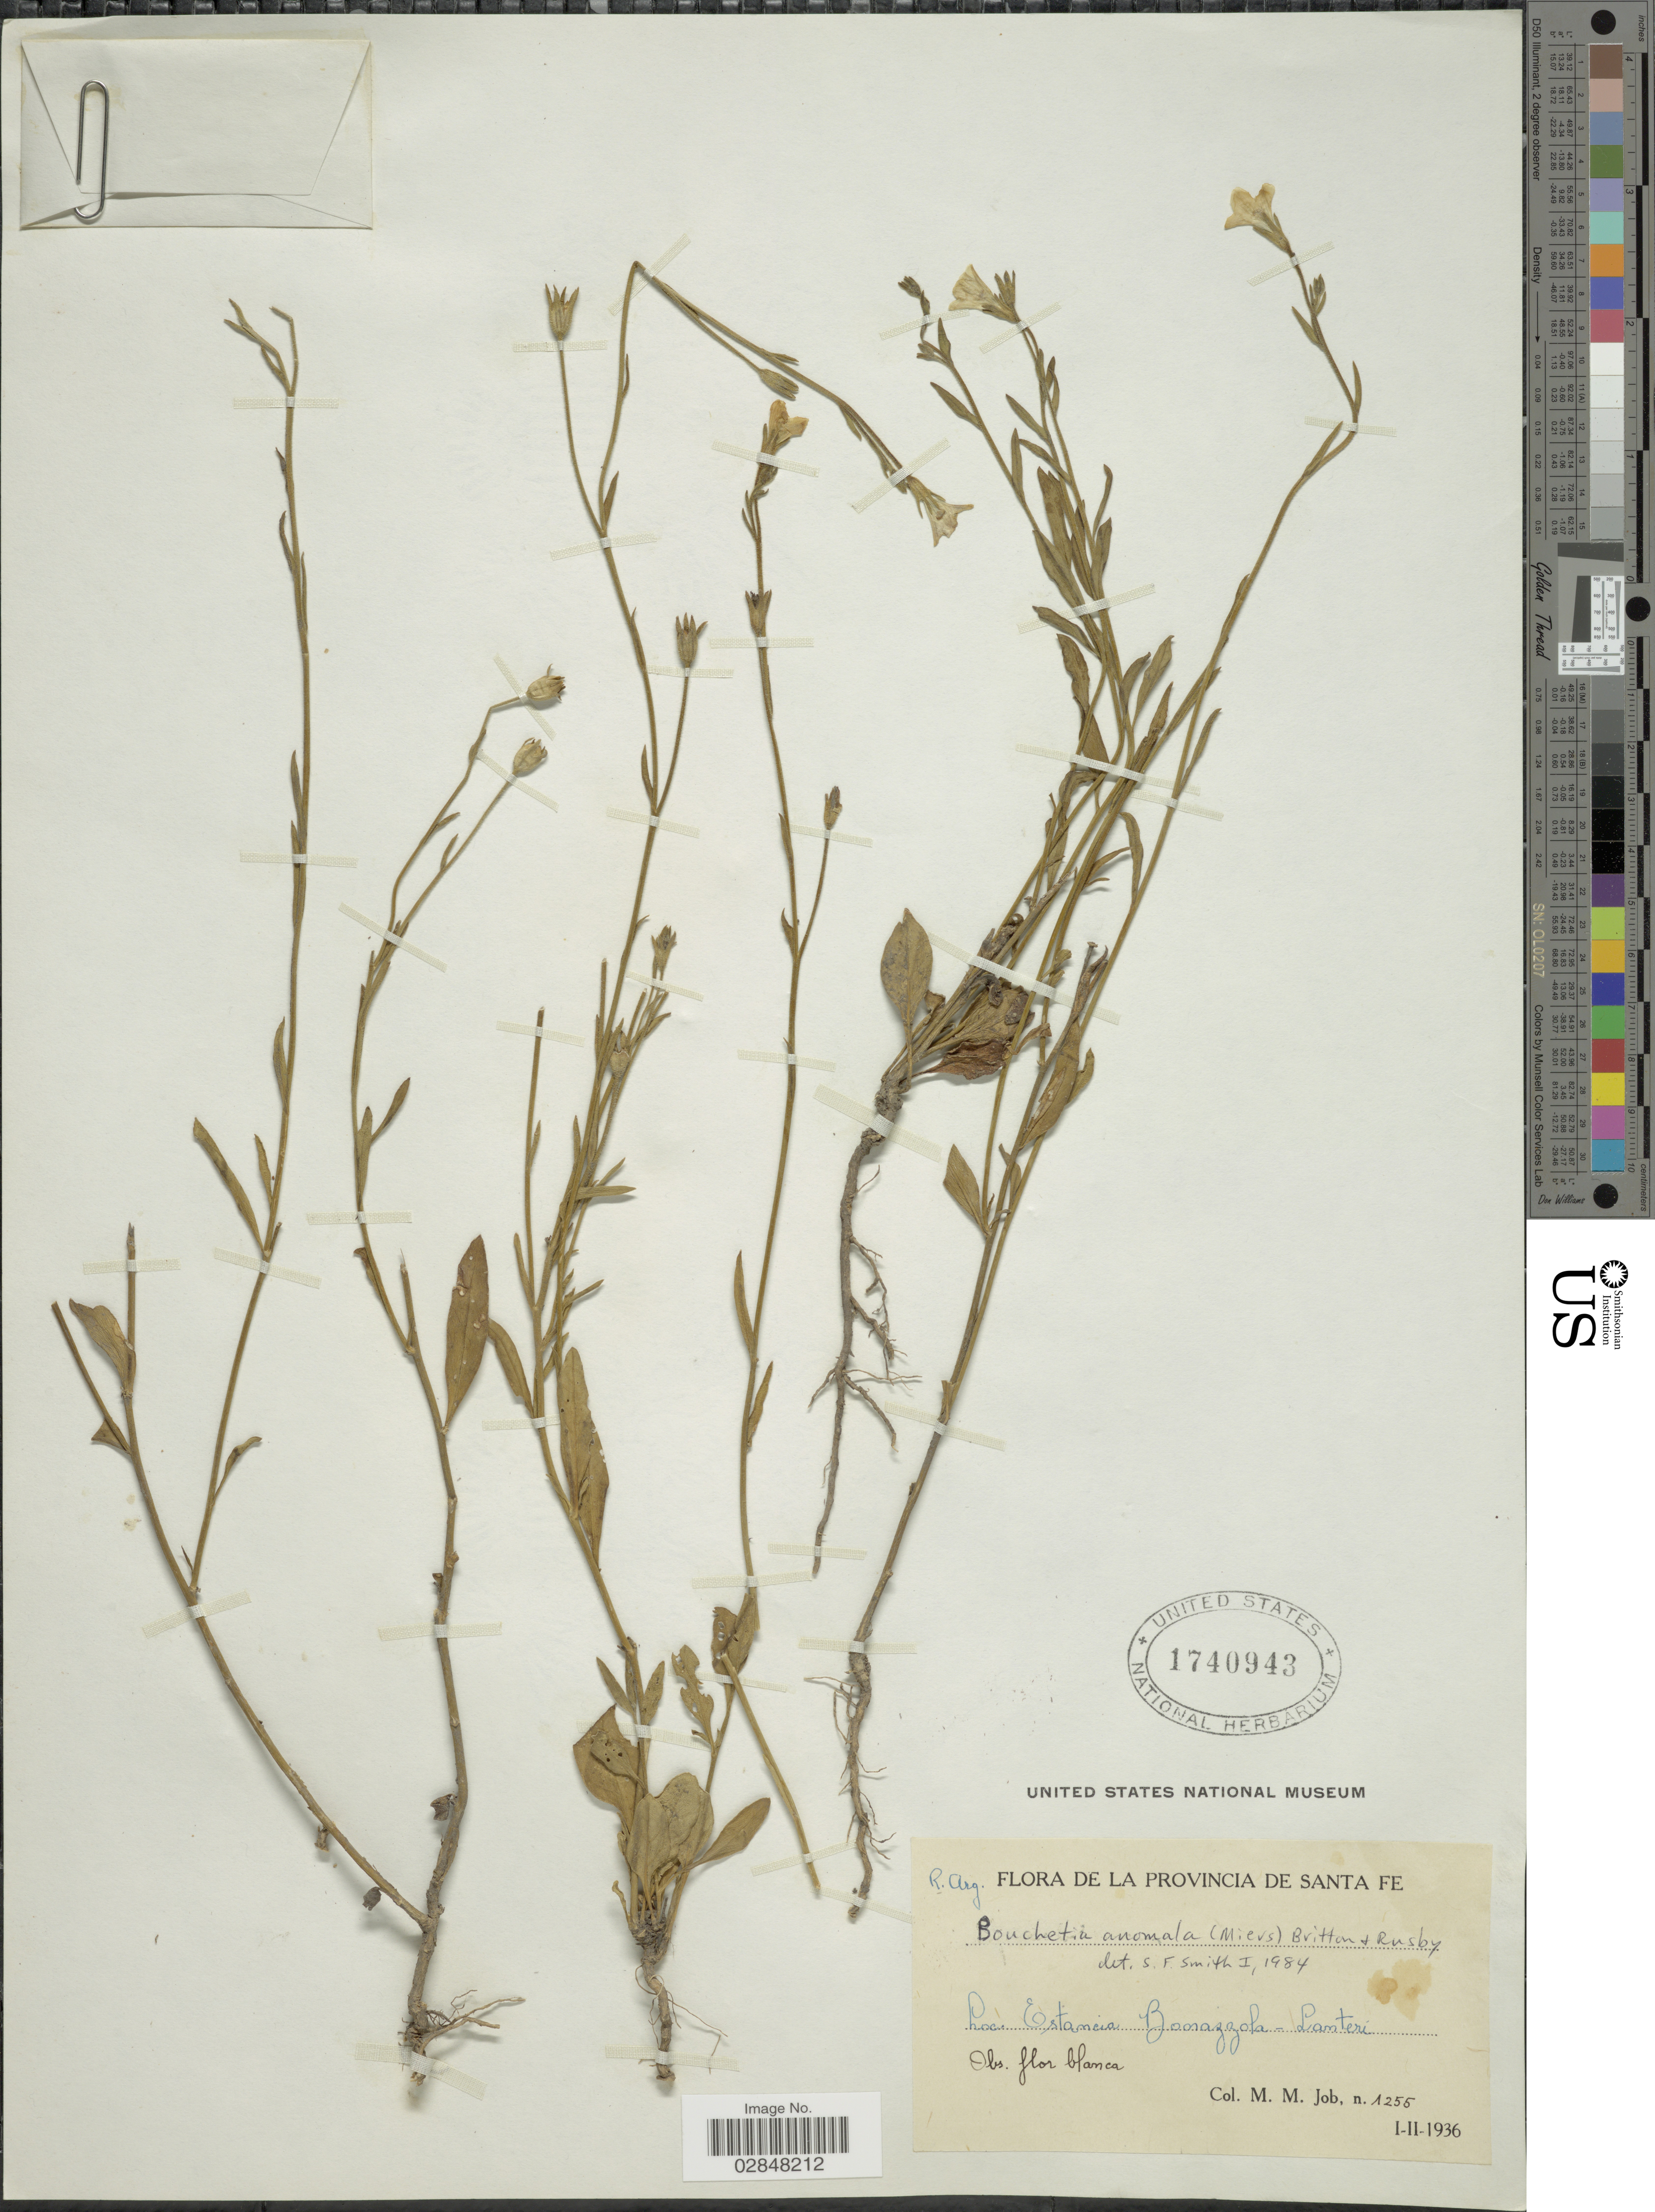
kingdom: Plantae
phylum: Tracheophyta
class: Magnoliopsida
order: Solanales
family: Solanaceae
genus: Bouchetia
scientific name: Bouchetia anomala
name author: (Miers) & Rusby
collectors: M. Job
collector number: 1255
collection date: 1936-02-01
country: Argentina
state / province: Santa Fe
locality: Estancia Bonazzola - Lanteri.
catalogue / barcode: US 1740943